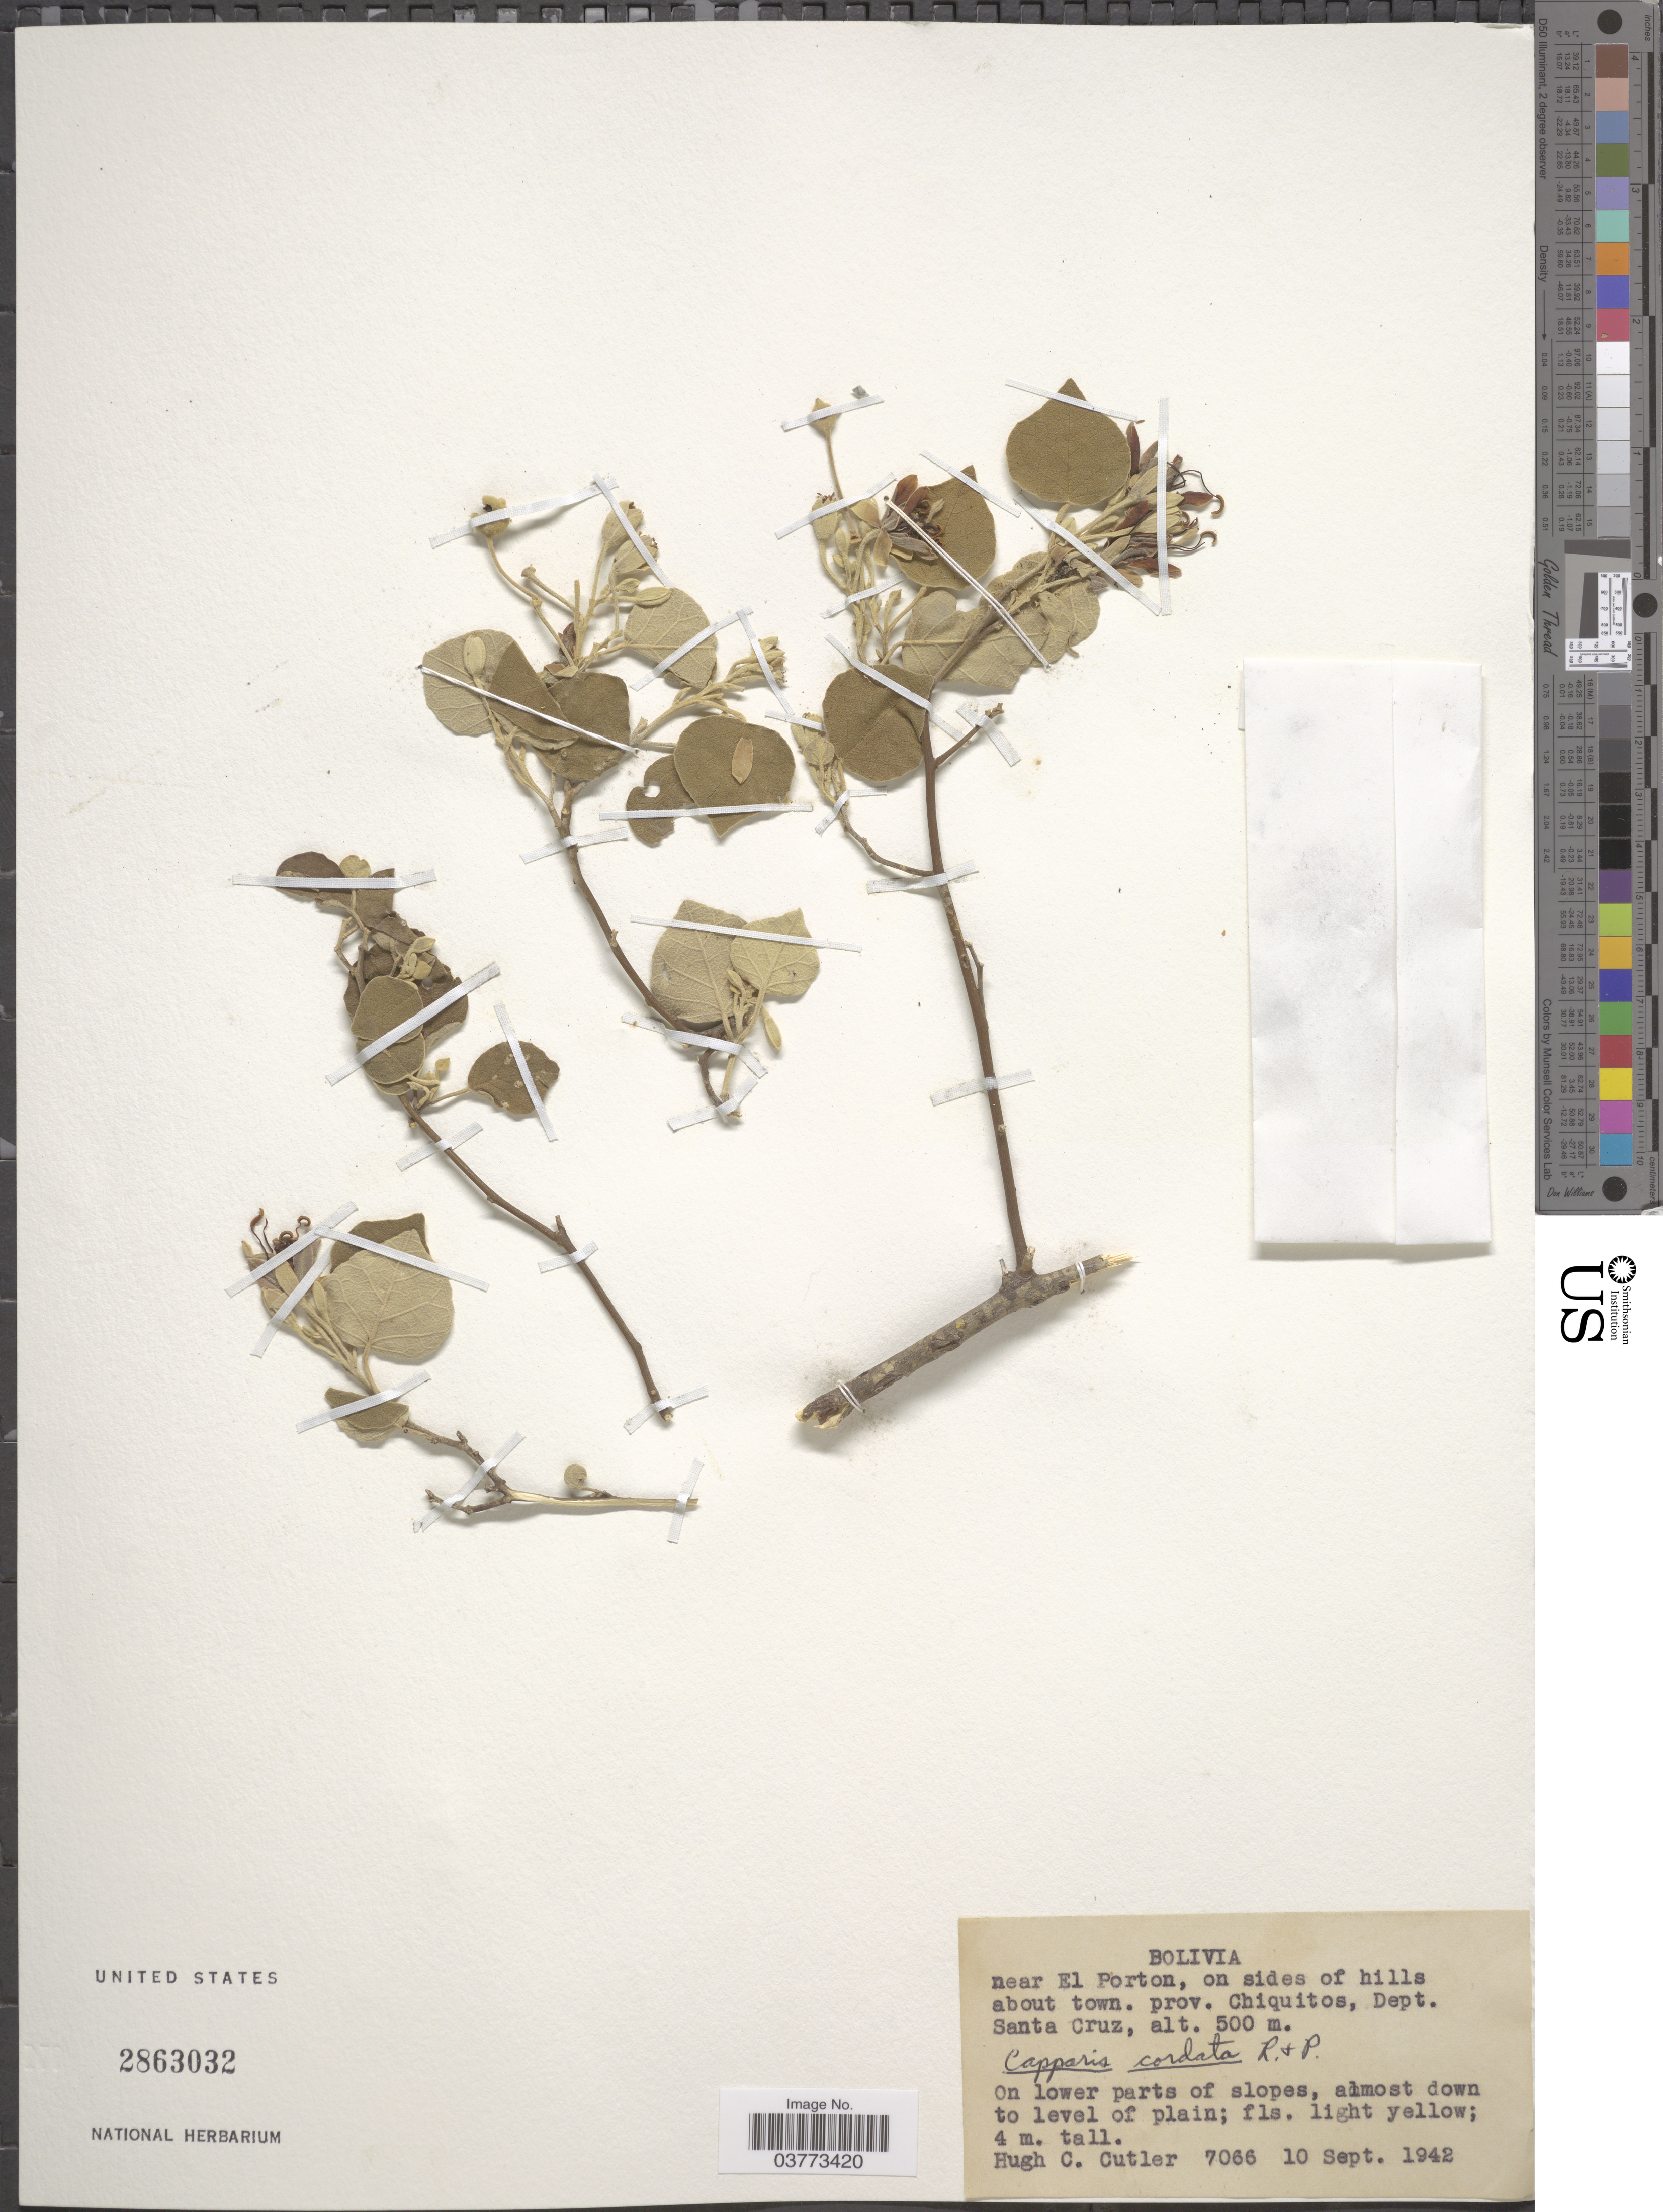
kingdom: Plantae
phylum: Tracheophyta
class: Magnoliopsida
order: Brassicales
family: Capparaceae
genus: Capparicordis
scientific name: Capparicordis crotonoides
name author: (Kunth) Iltis & Cornejo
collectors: H. C. Cutler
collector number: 7066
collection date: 1942-09-10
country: Bolivia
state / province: Santa Cruz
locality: Near El Porton, on sides of hills about town. Prov. Chiquitos, Dept. Santa Cruz.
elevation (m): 500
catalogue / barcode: US 2863032